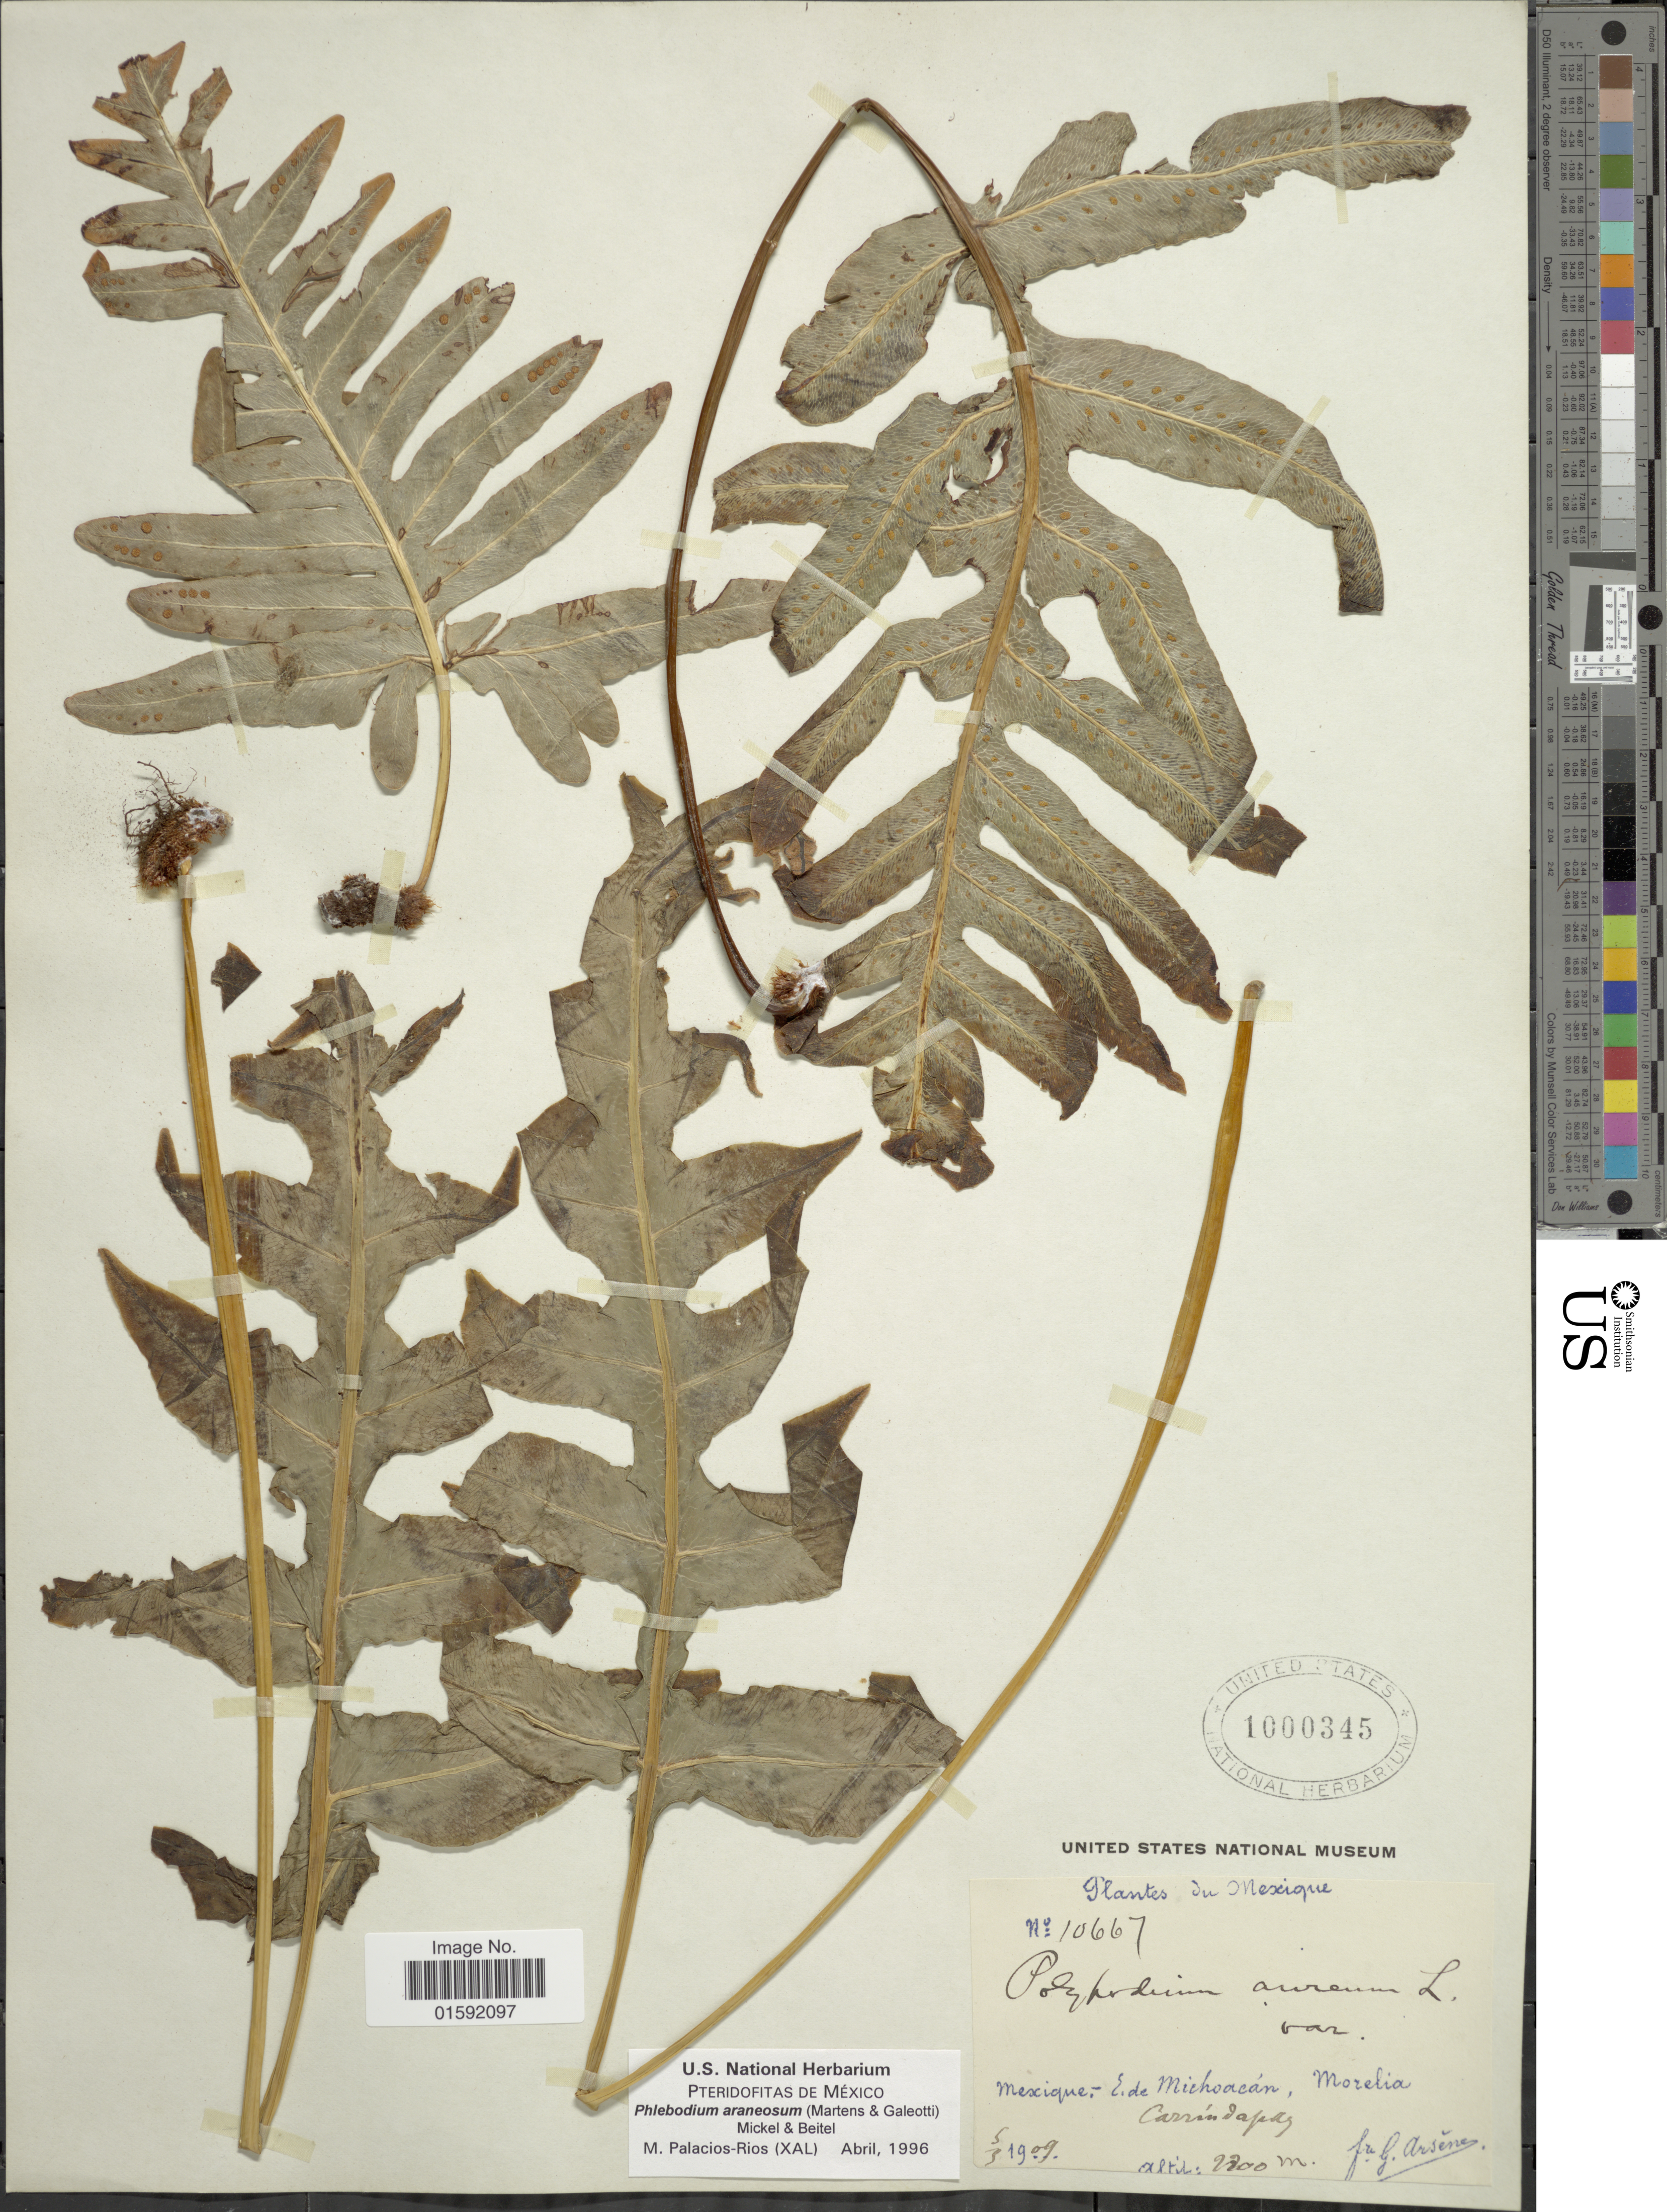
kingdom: Plantae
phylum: Tracheophyta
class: Polypodiopsida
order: Polypodiales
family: Polypodiaceae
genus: Phlebodium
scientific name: Phlebodium araneosum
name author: (M. Martens) Mickel & Beitel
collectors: Bro. G. Arsène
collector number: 10667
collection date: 1909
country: Mexico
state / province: Michoacán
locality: Morelia, Carrindapaz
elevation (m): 2300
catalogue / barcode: US 1000345